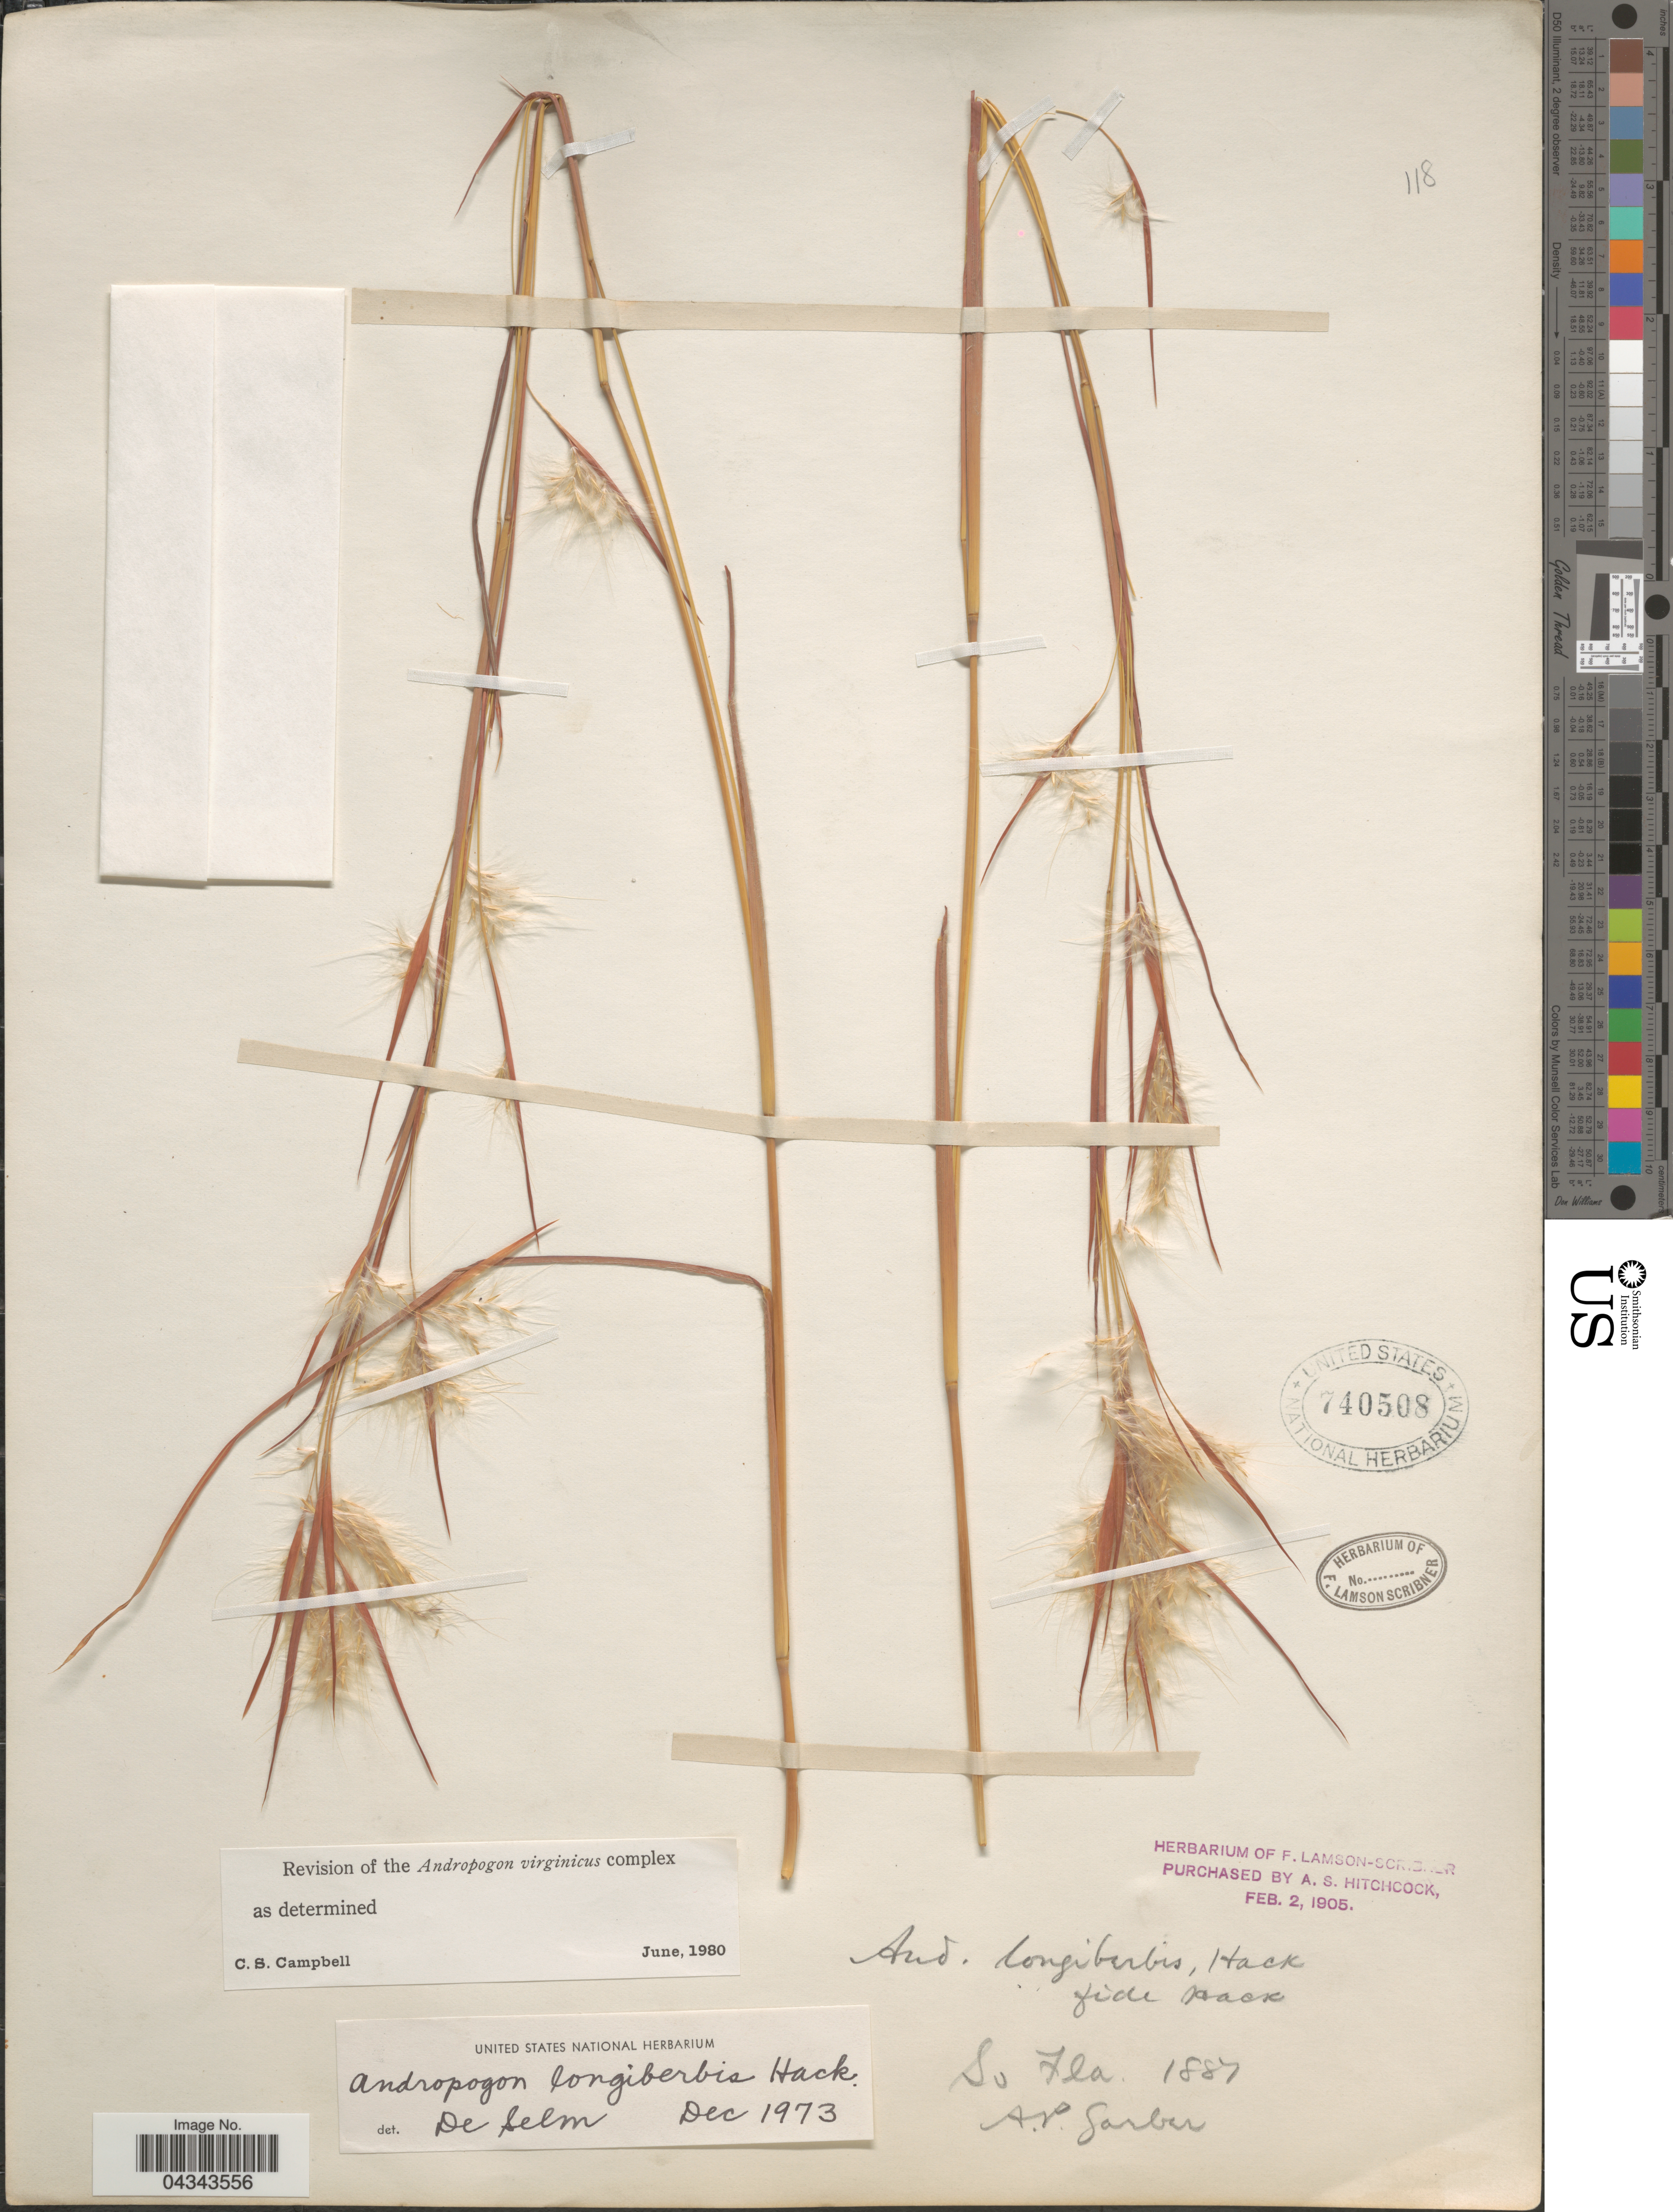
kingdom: Plantae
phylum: Tracheophyta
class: Liliopsida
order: Poales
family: Poaceae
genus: Andropogon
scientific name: Andropogon longiberbis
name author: Hack.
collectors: A. P. Garber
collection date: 1887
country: United States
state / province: Florida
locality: So Fla.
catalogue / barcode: US 740508